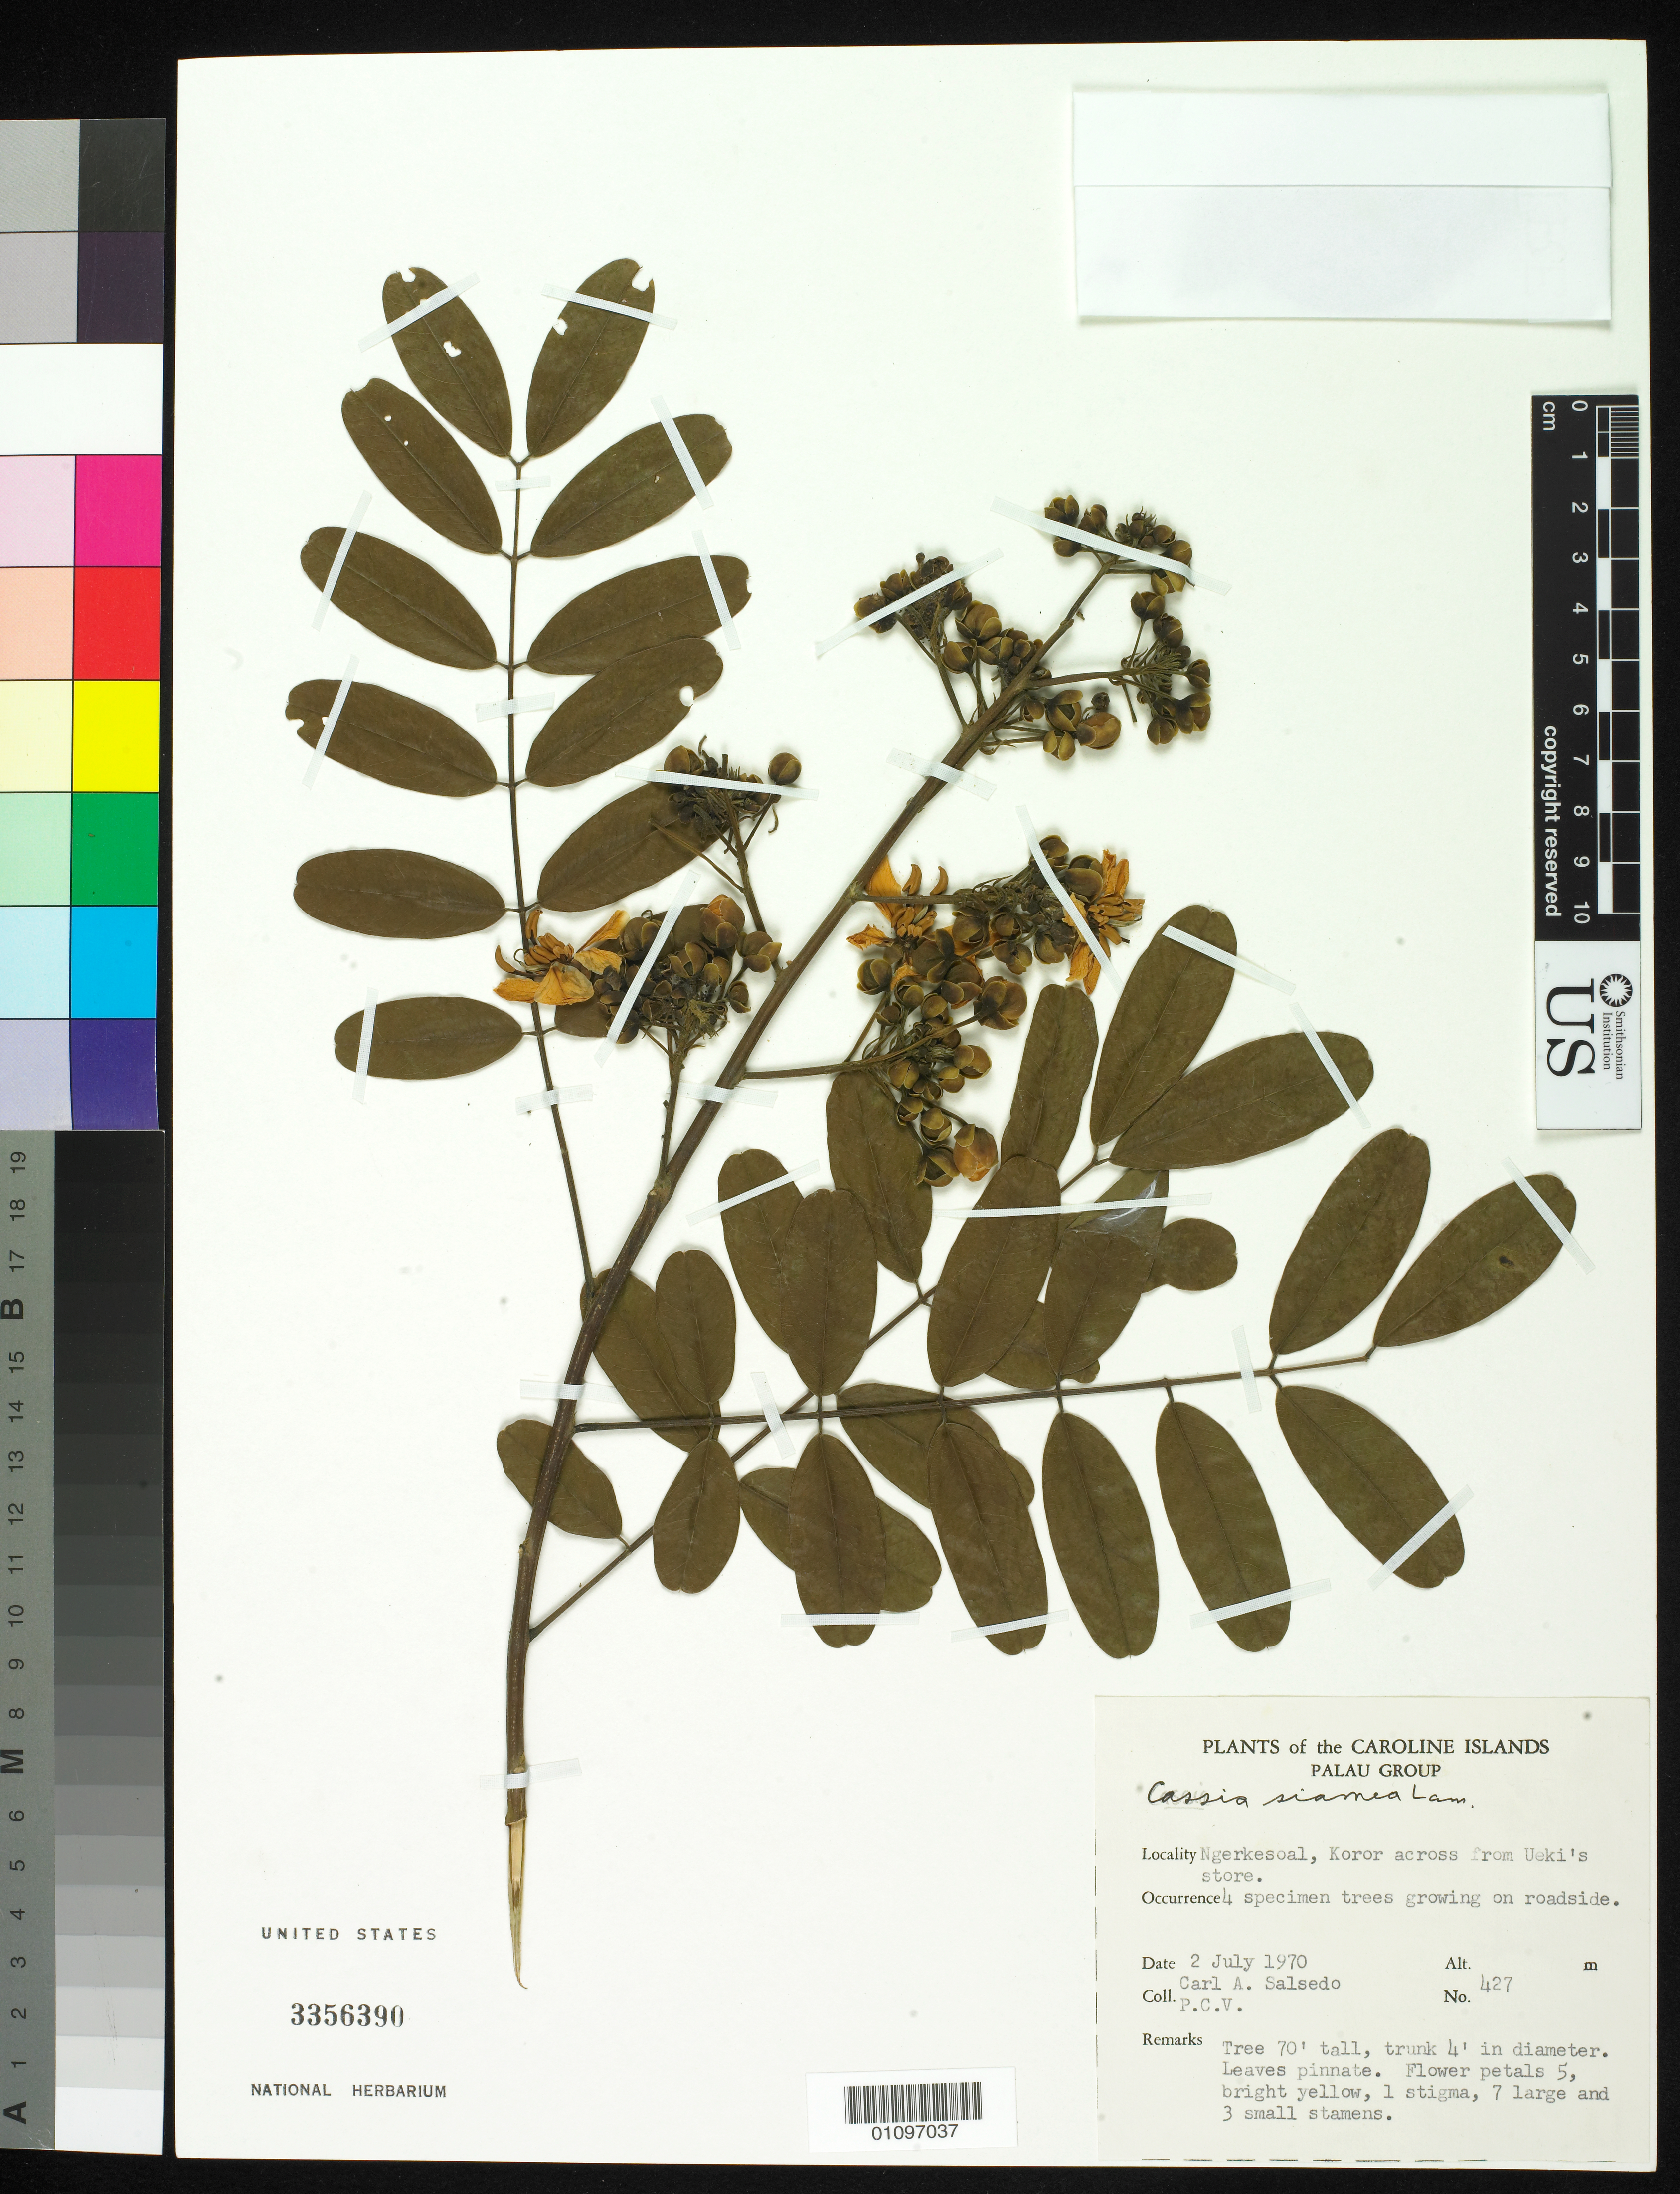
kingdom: Plantae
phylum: Tracheophyta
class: Magnoliopsida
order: Fabales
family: Fabaceae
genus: Senna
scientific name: Senna siamea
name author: (Lam.) H.S. Irwin & Barneby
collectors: C.A. Salsedo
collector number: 427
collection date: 1970-07-02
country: Palau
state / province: Koror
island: Oreor [Koror]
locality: Ngerkesoal, Koror across from Ueki's store.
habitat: Growing on roadside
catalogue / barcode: US 3356390